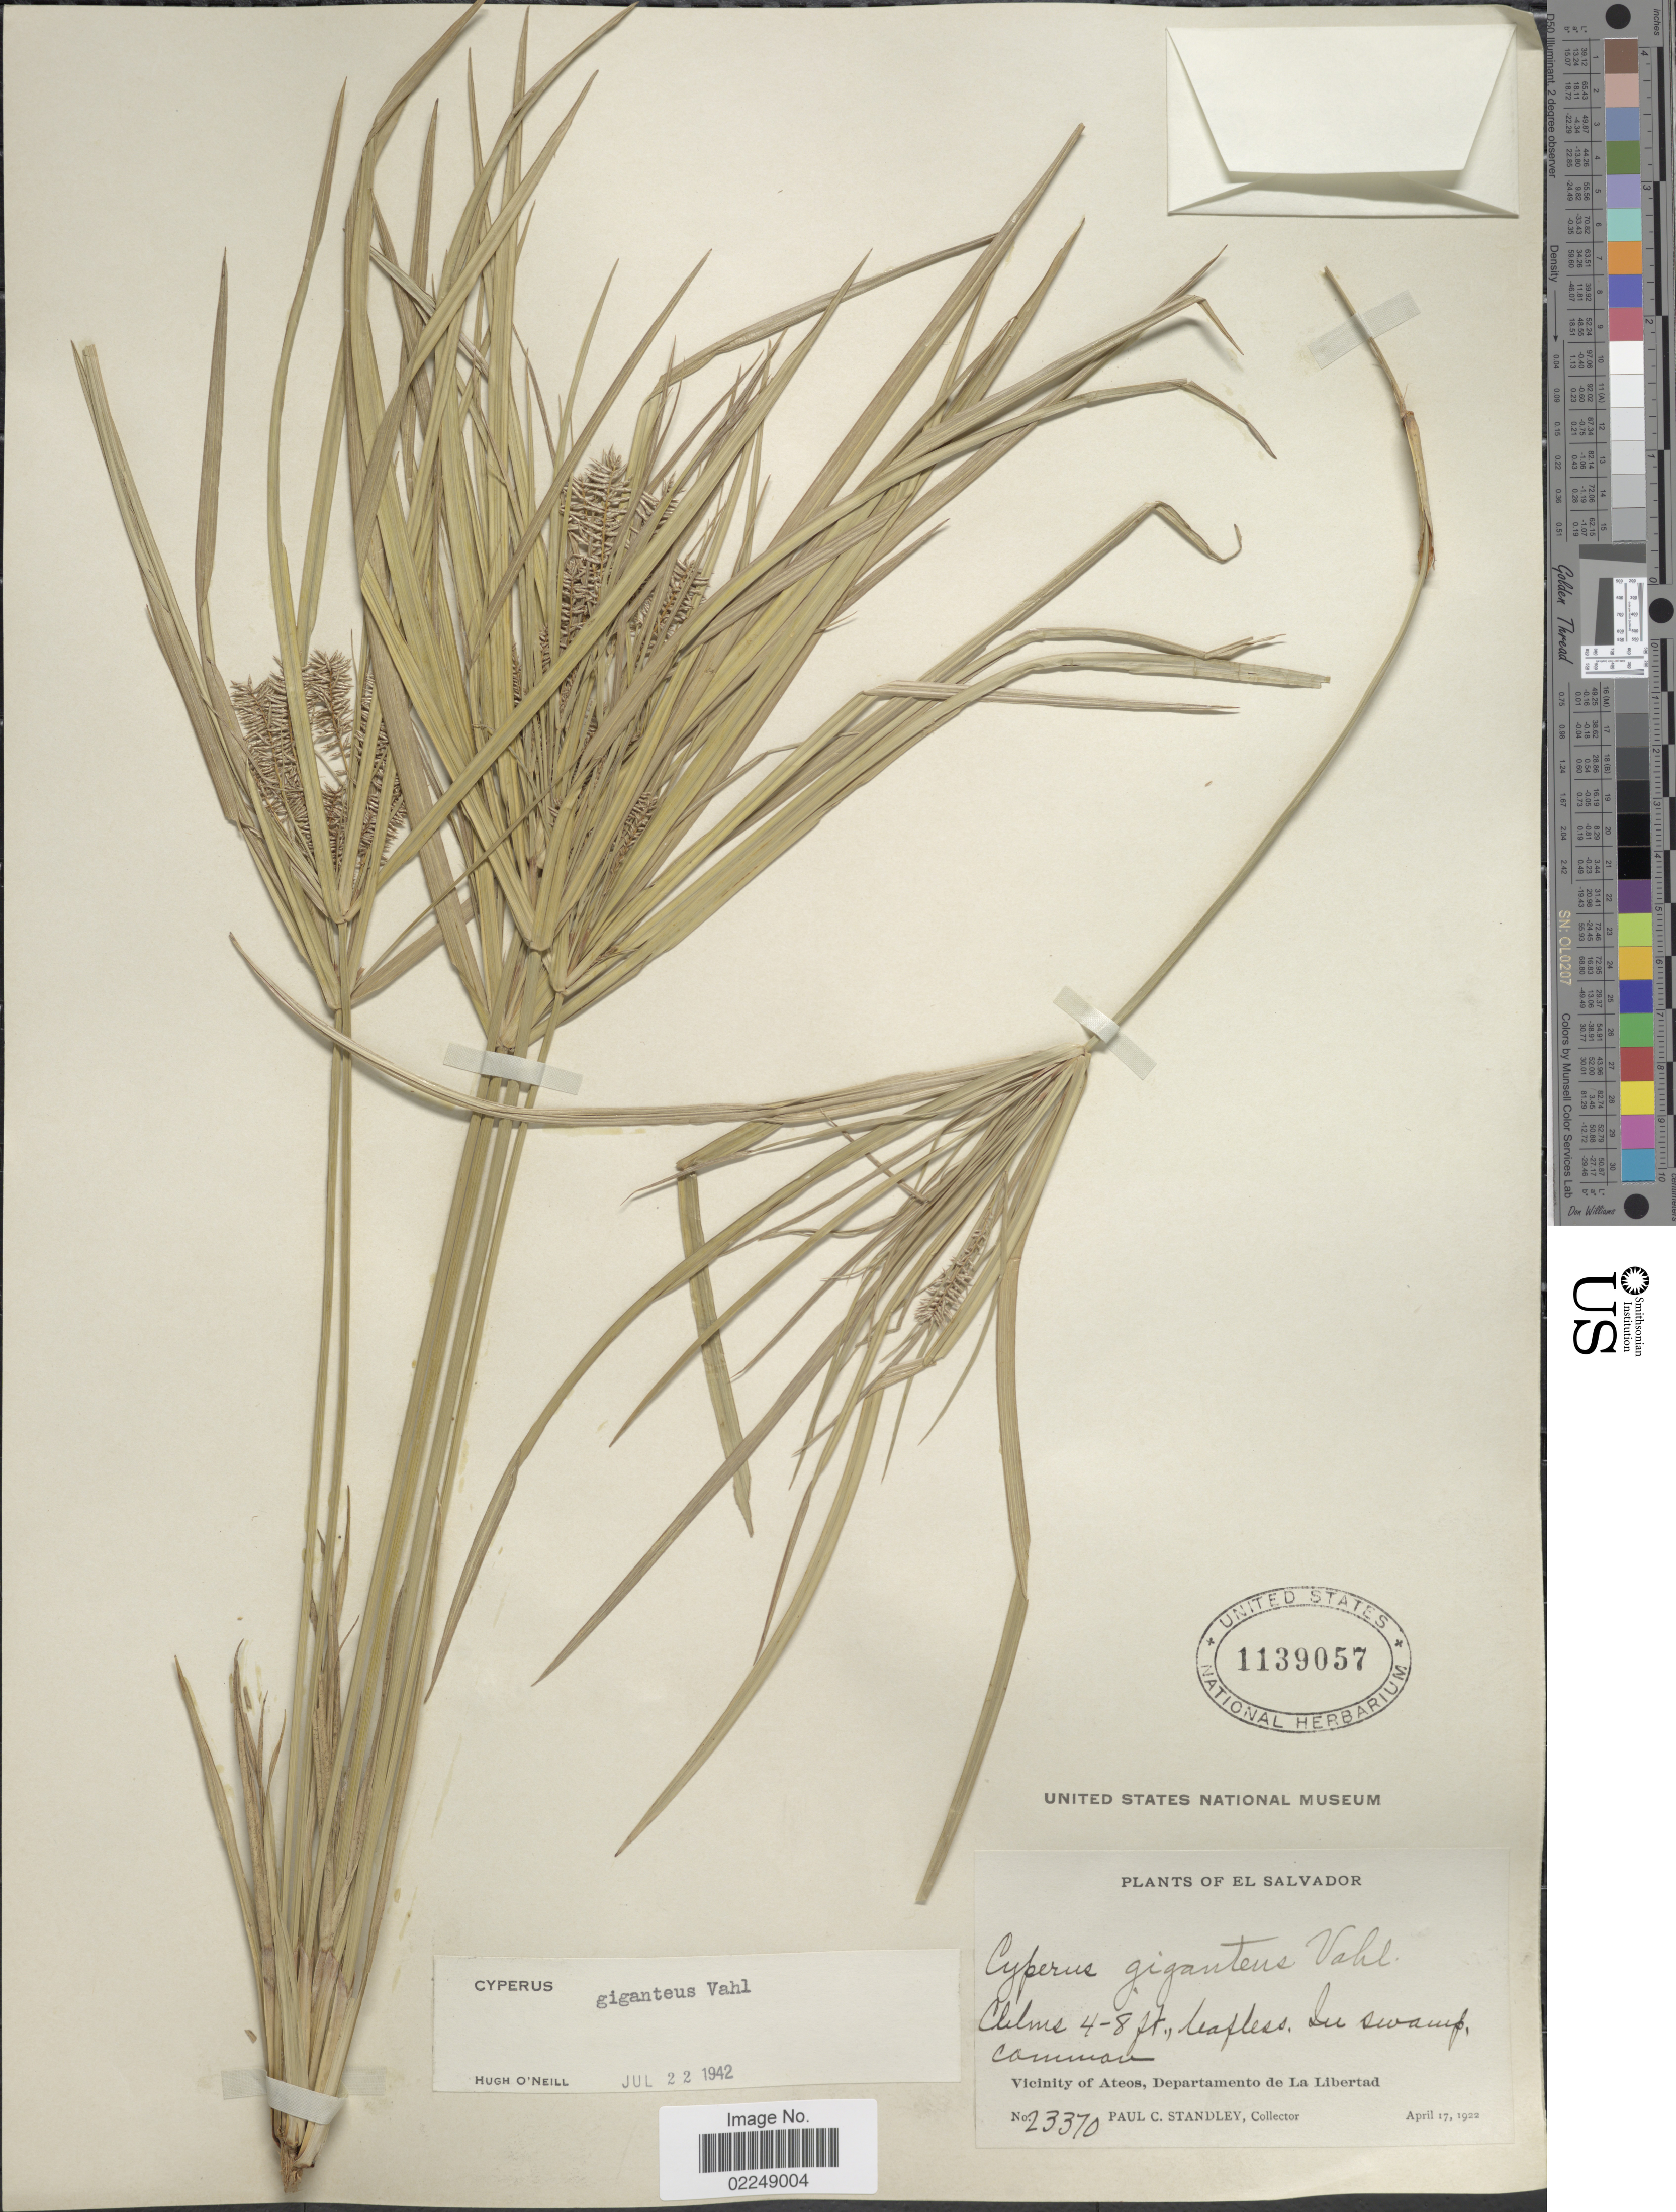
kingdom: Plantae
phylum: Tracheophyta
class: Liliopsida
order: Poales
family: Cyperaceae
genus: Cyperus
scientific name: Cyperus giganteus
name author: Vahl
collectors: P. C. Standley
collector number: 23370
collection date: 1922-04-17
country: El Salvador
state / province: La Libertad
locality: Vicinity of Ateos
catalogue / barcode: US 1139057